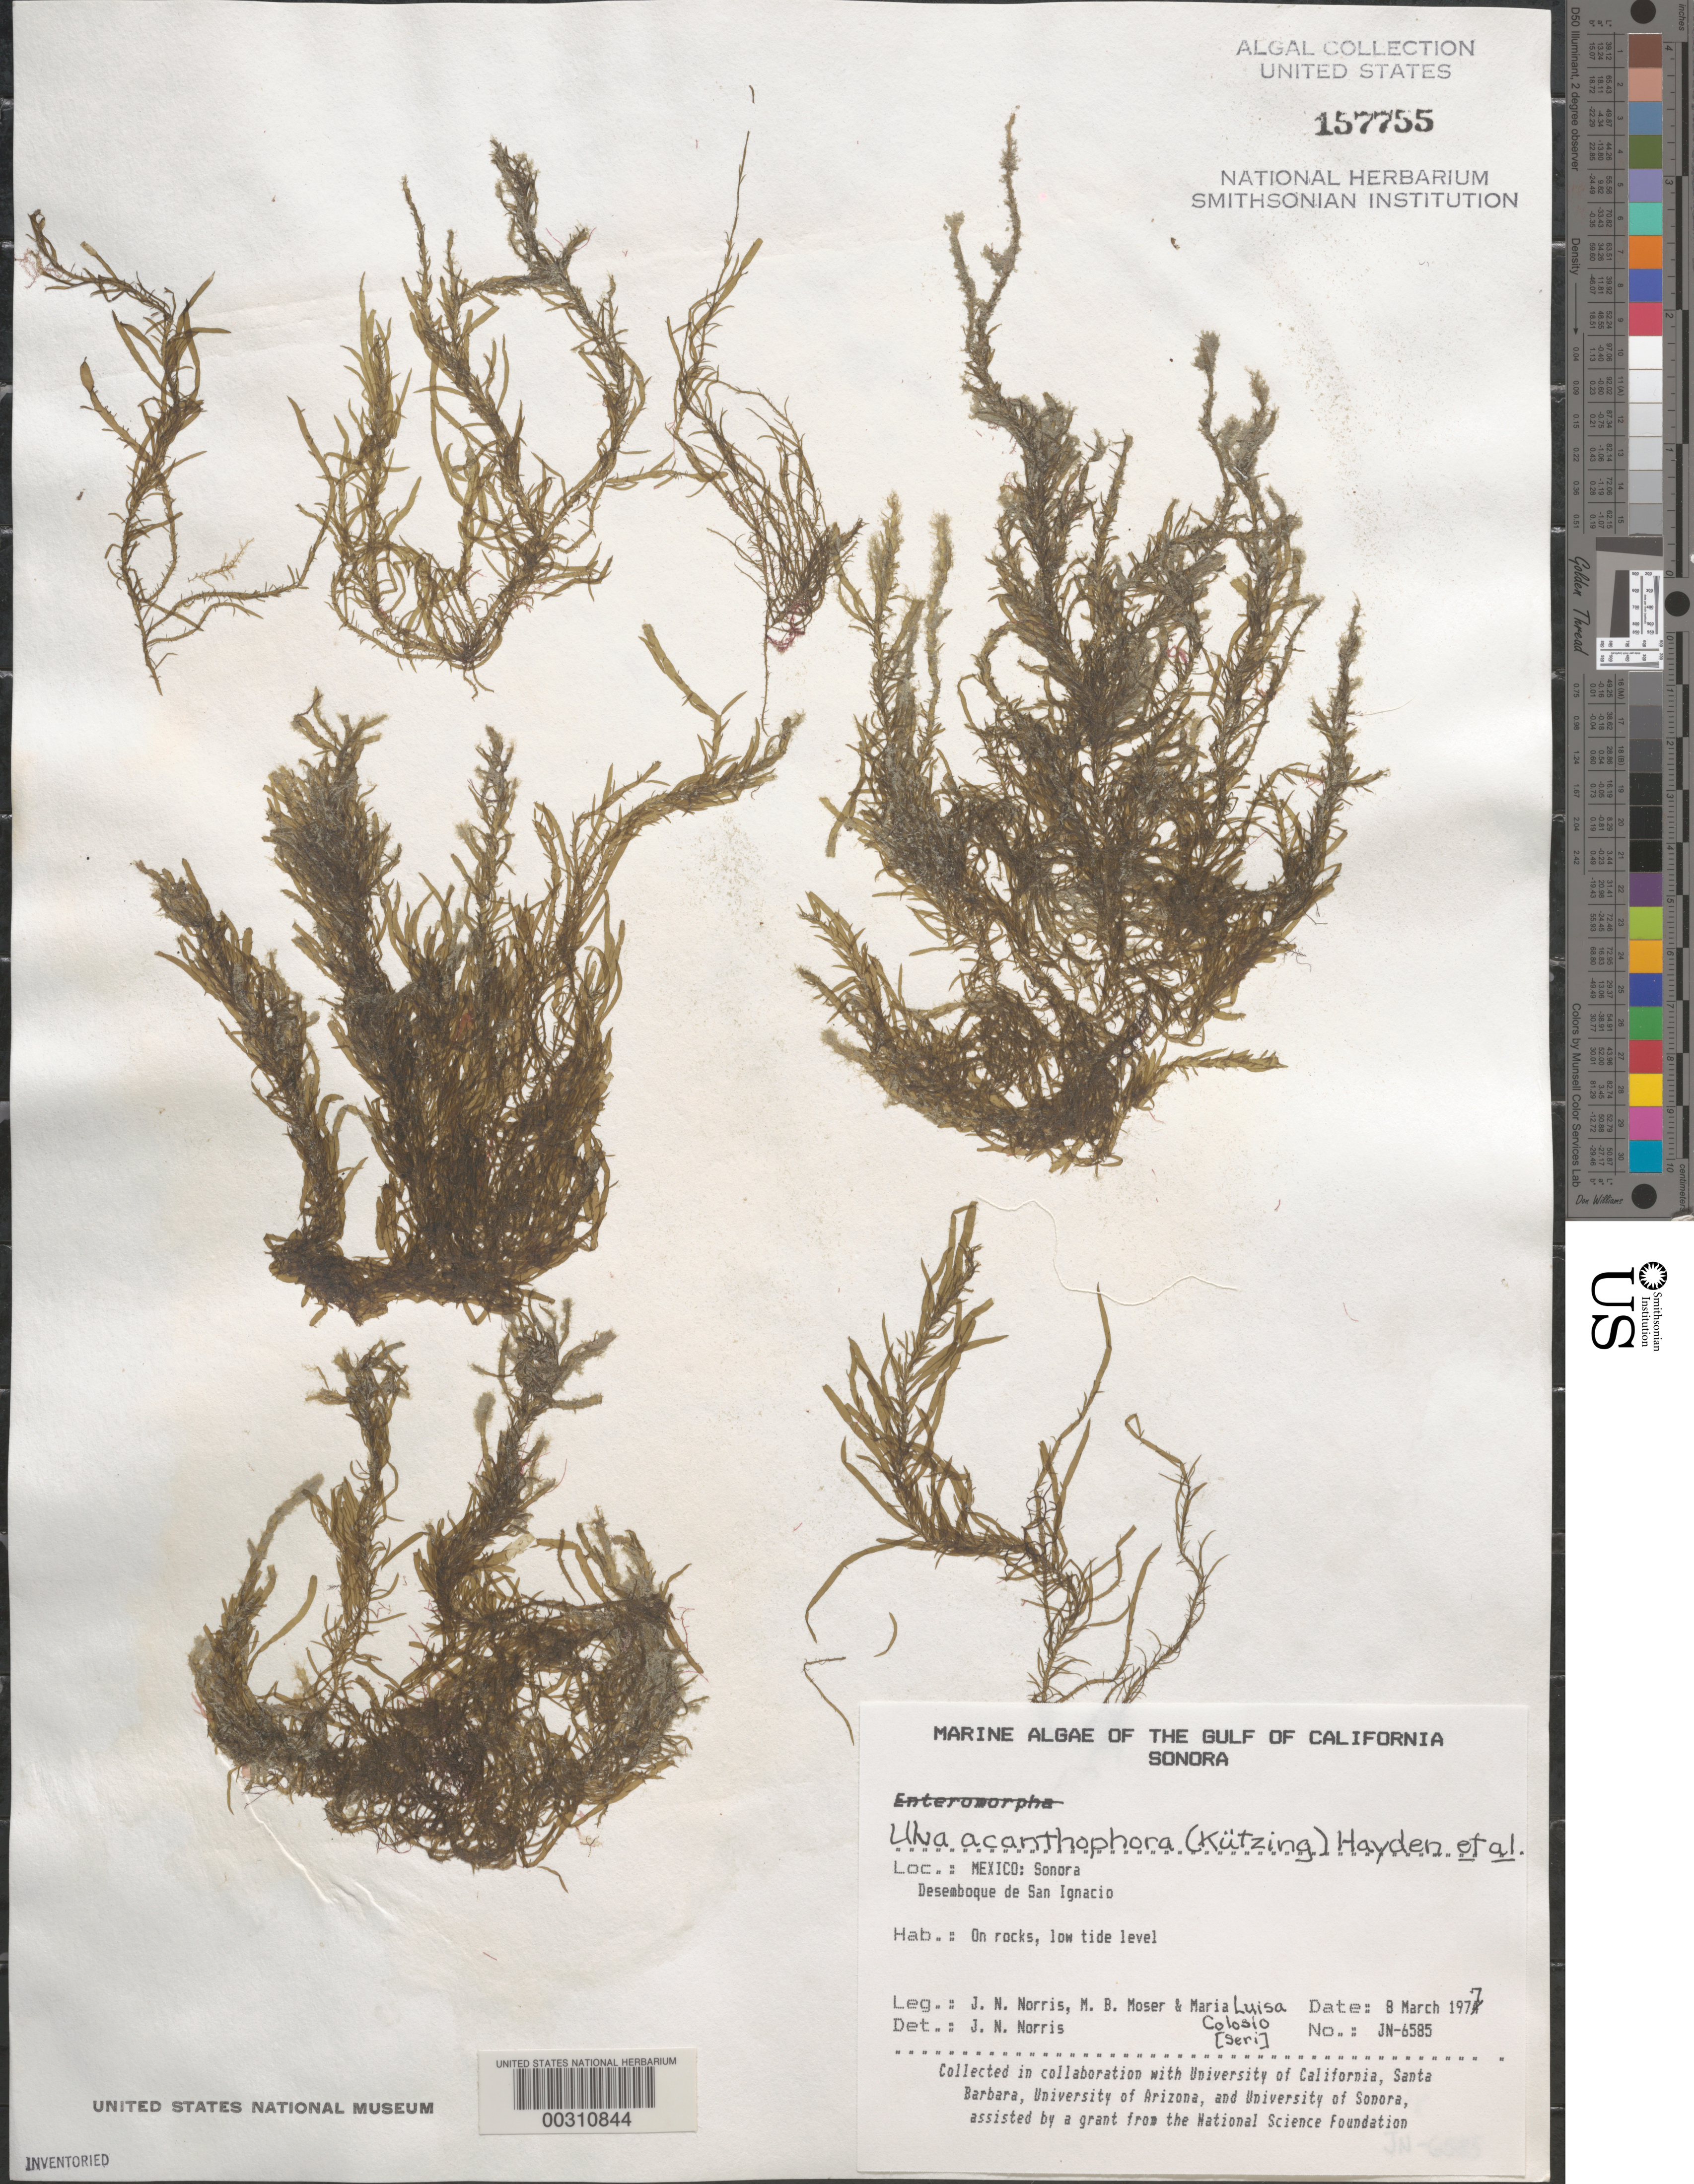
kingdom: Plantae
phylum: Chlorophyta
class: Ulvophyceae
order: Ulvales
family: Ulvaceae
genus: Ulva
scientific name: Ulva acanthophora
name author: (Kütz.) H.S. Hayden et al.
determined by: Norris, James N.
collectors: J. N. Norris, M. Moser & M. Colosio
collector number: JN-6585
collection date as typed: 08 Mar 1977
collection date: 1977-03-08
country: Mexico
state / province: Sonora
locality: Desemboque de San Ignacio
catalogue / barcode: US 157755